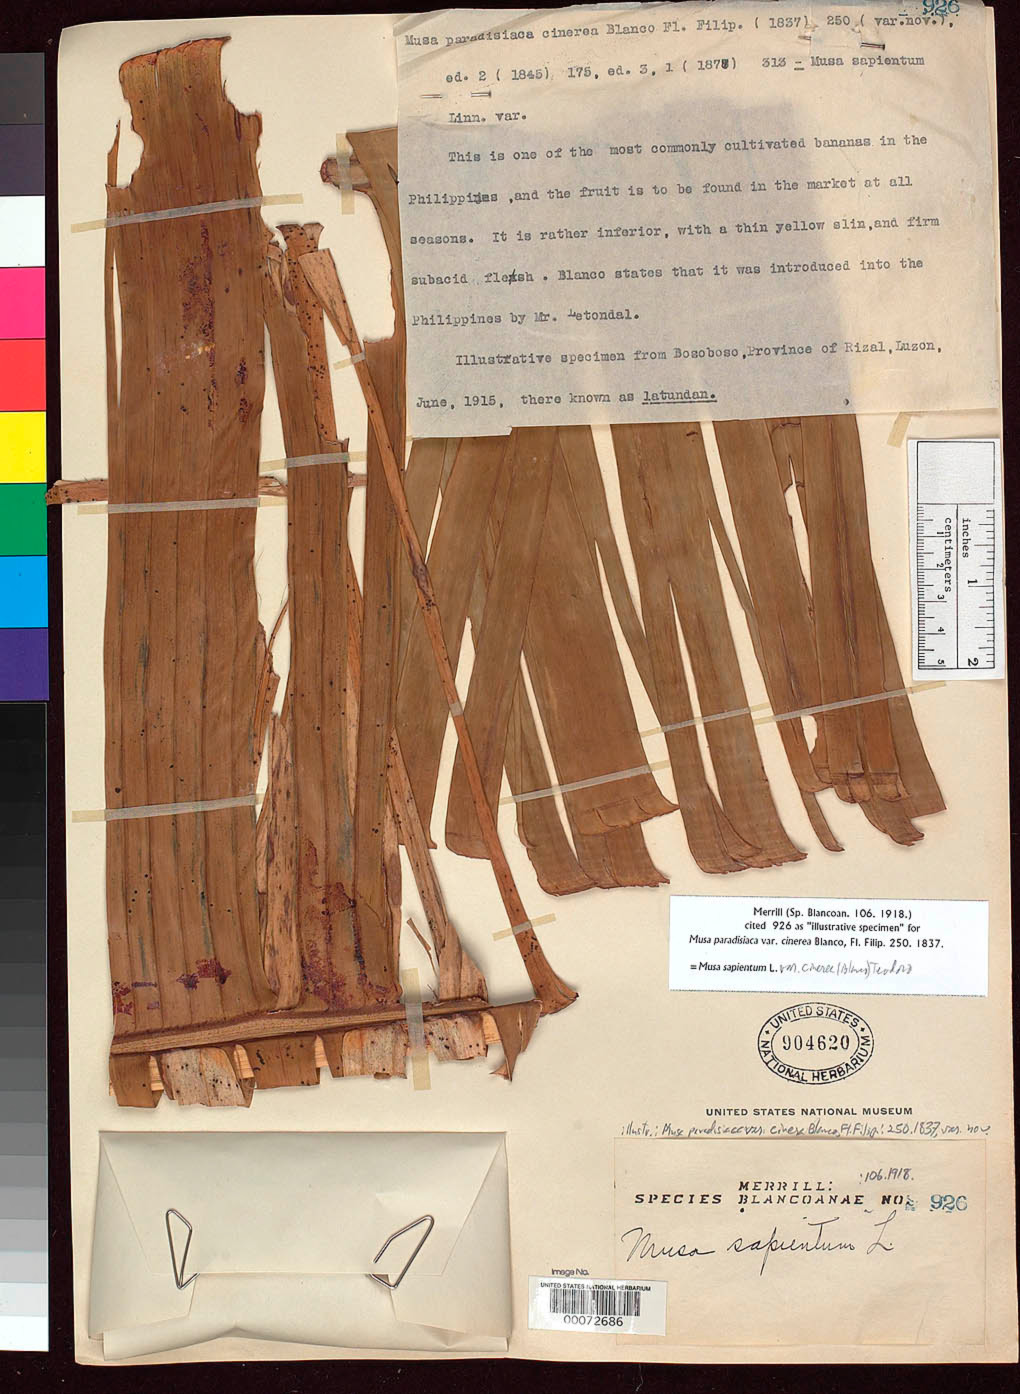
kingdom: Plantae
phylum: Tracheophyta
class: Liliopsida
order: Zingiberales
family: Musaceae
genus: Musa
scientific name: Musa x paradisiaca var. cinerea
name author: Blanco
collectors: E. D. Merrill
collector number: Sp. Blancoan. 0926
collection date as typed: Jun 1915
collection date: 1915-06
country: Philippines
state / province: Calabarzon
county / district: Rizal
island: Luzon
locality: Bosoboso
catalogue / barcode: US 904620